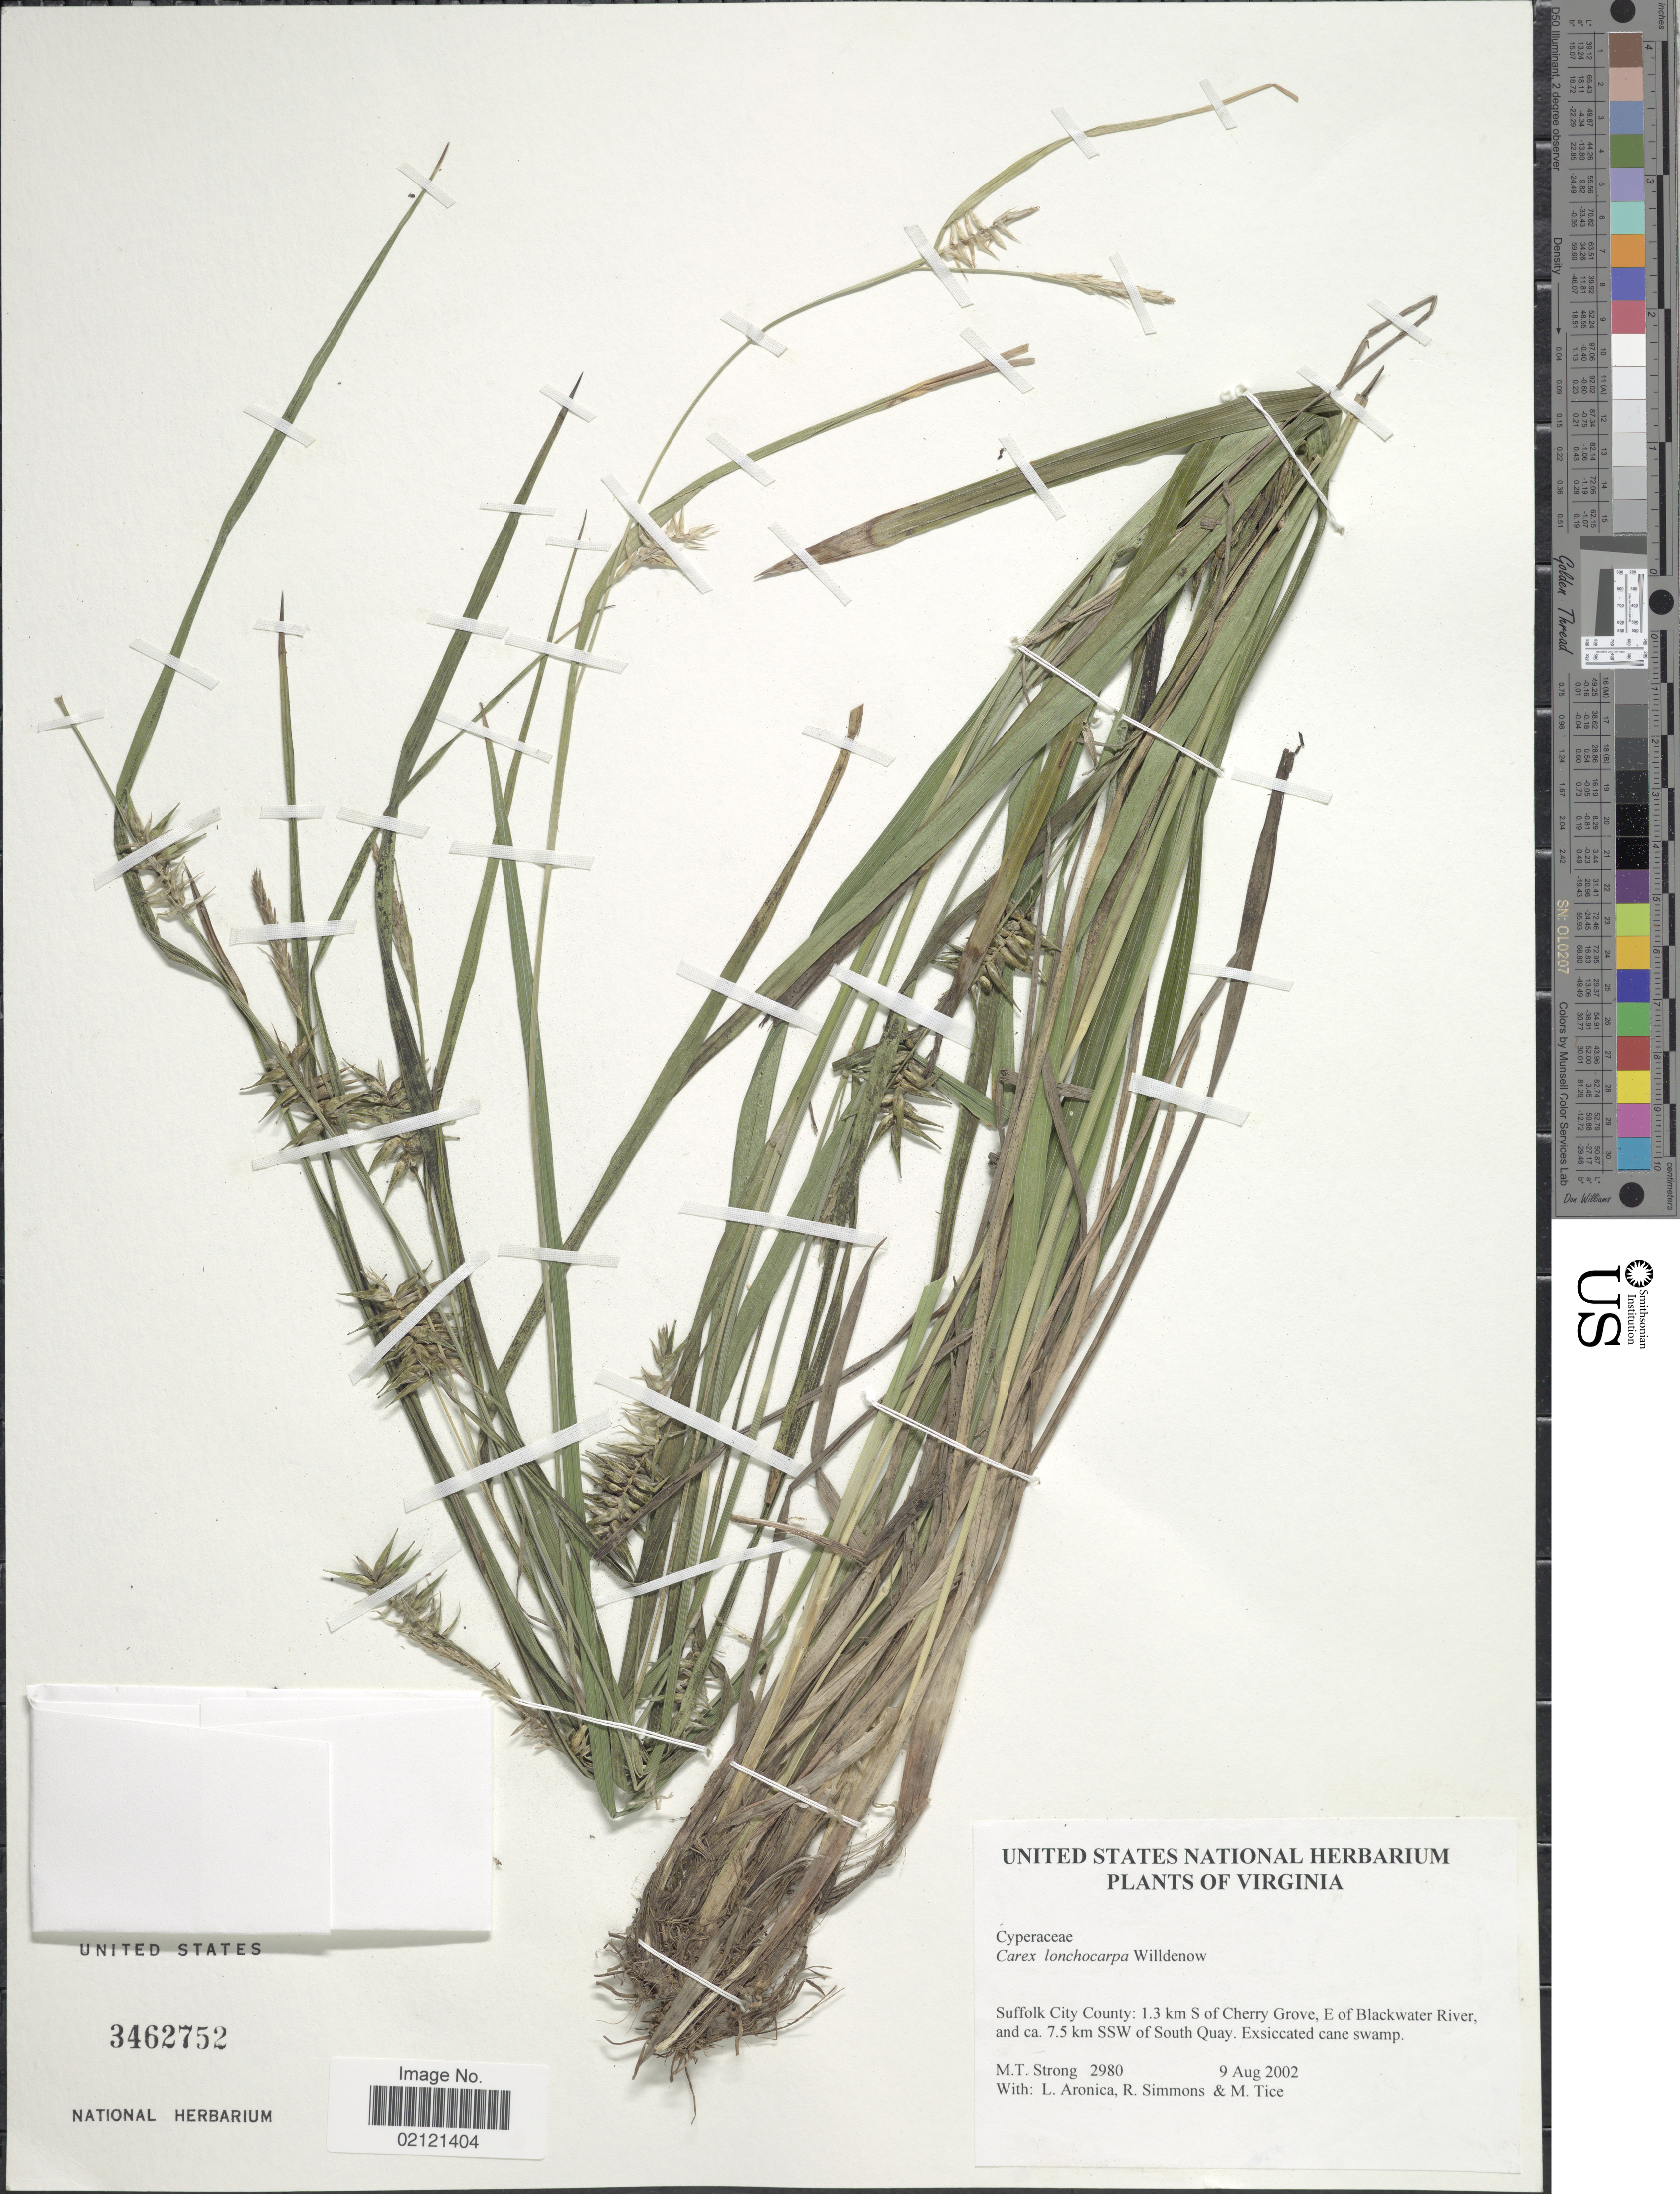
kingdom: Plantae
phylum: Tracheophyta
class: Liliopsida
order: Poales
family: Cyperaceae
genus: Carex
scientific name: Carex lonchocarpa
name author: Willd. ex Spreng.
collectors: M. T. Strong, L. Aronica, R. Simmons & M. Tice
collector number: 2980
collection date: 2002-08-09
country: United States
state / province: Virginia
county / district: City of Suffolk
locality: Suffolk City County: 1.3 km S of Cherry Grove, E. of Blackwater River, and ca. 7.5 km SSW of South Quay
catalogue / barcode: US 3462752